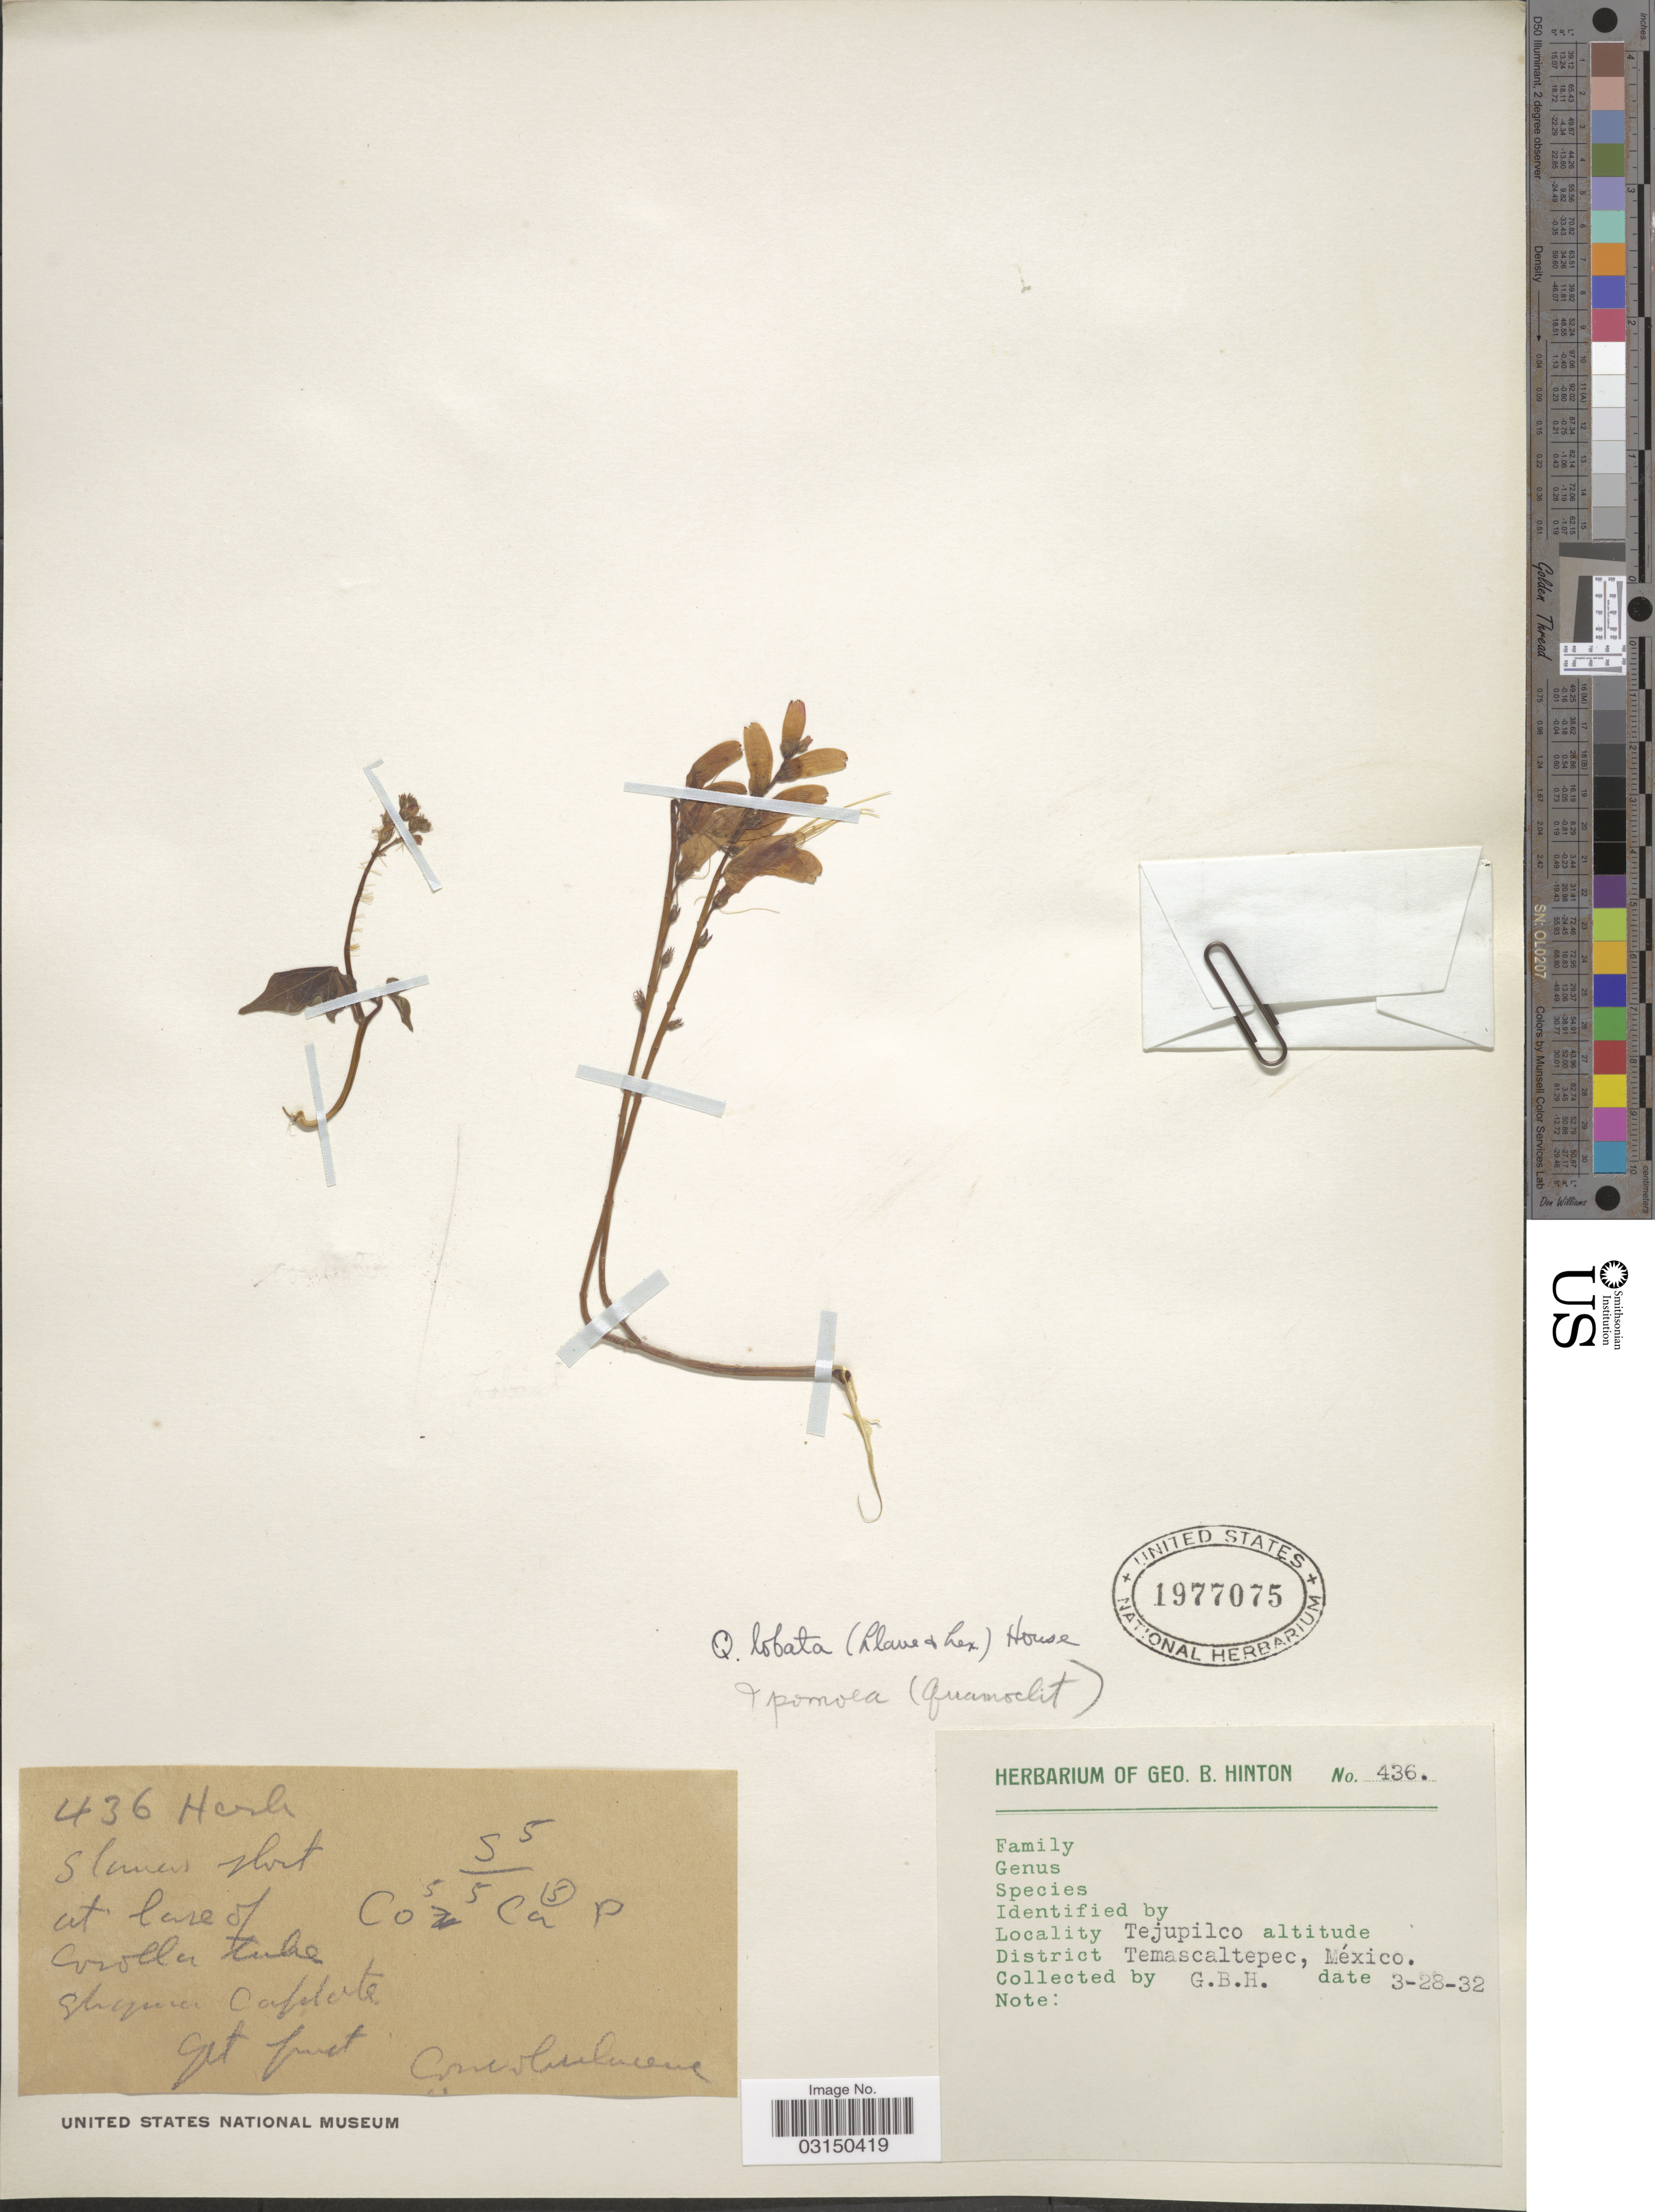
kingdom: Plantae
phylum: Tracheophyta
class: Magnoliopsida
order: Solanales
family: Convolvulaceae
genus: Ipomoea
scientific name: Ipomoea lobata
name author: (Cerv.) Thell.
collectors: G. B. Hinton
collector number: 436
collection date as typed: Transcribed d/m/y: 28/3/32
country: Mexico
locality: Tejupilco. District Temascaltepec.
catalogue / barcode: US 1977075